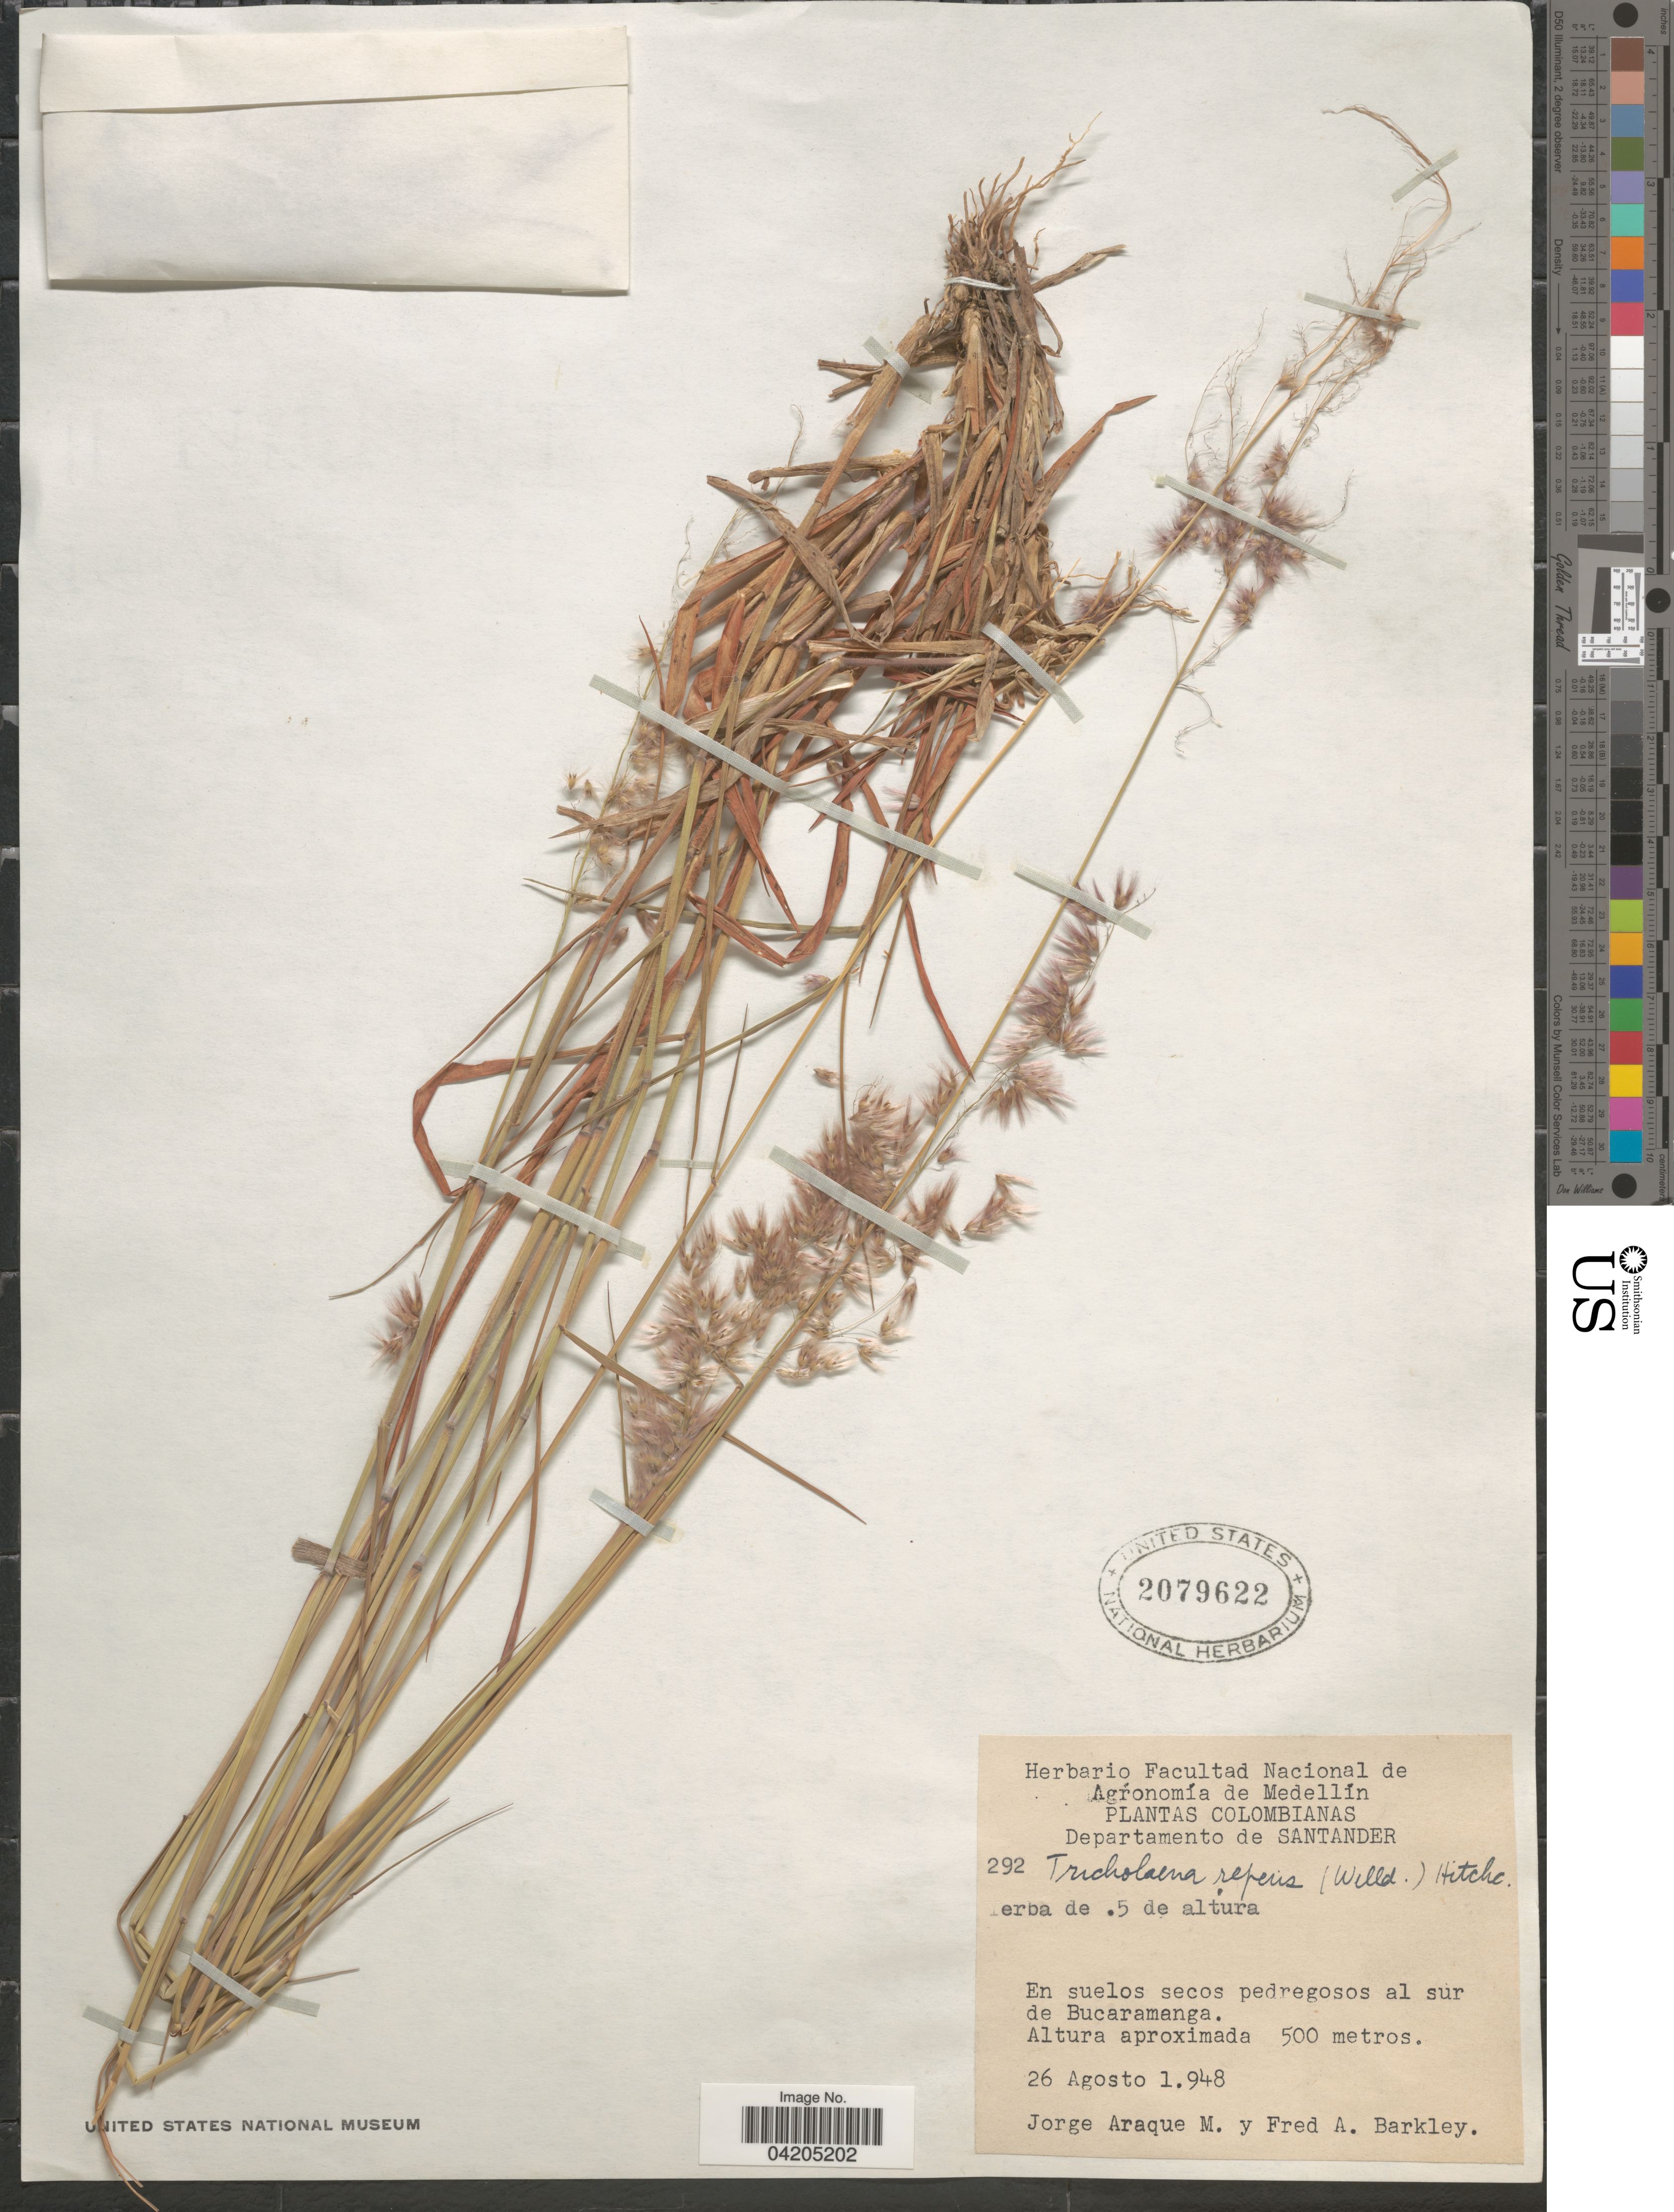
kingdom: Plantae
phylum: Tracheophyta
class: Liliopsida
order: Poales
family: Poaceae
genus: Melinis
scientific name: Melinis repens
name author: (Willd.) Zizka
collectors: J. Araque Molina & F. A. Barkley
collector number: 292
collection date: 1948-08-26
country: Colombia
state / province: Santander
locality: Departamento de Santander. En suelos secos pedregosos al sur de Bucaramanga.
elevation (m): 500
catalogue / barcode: US 2079622